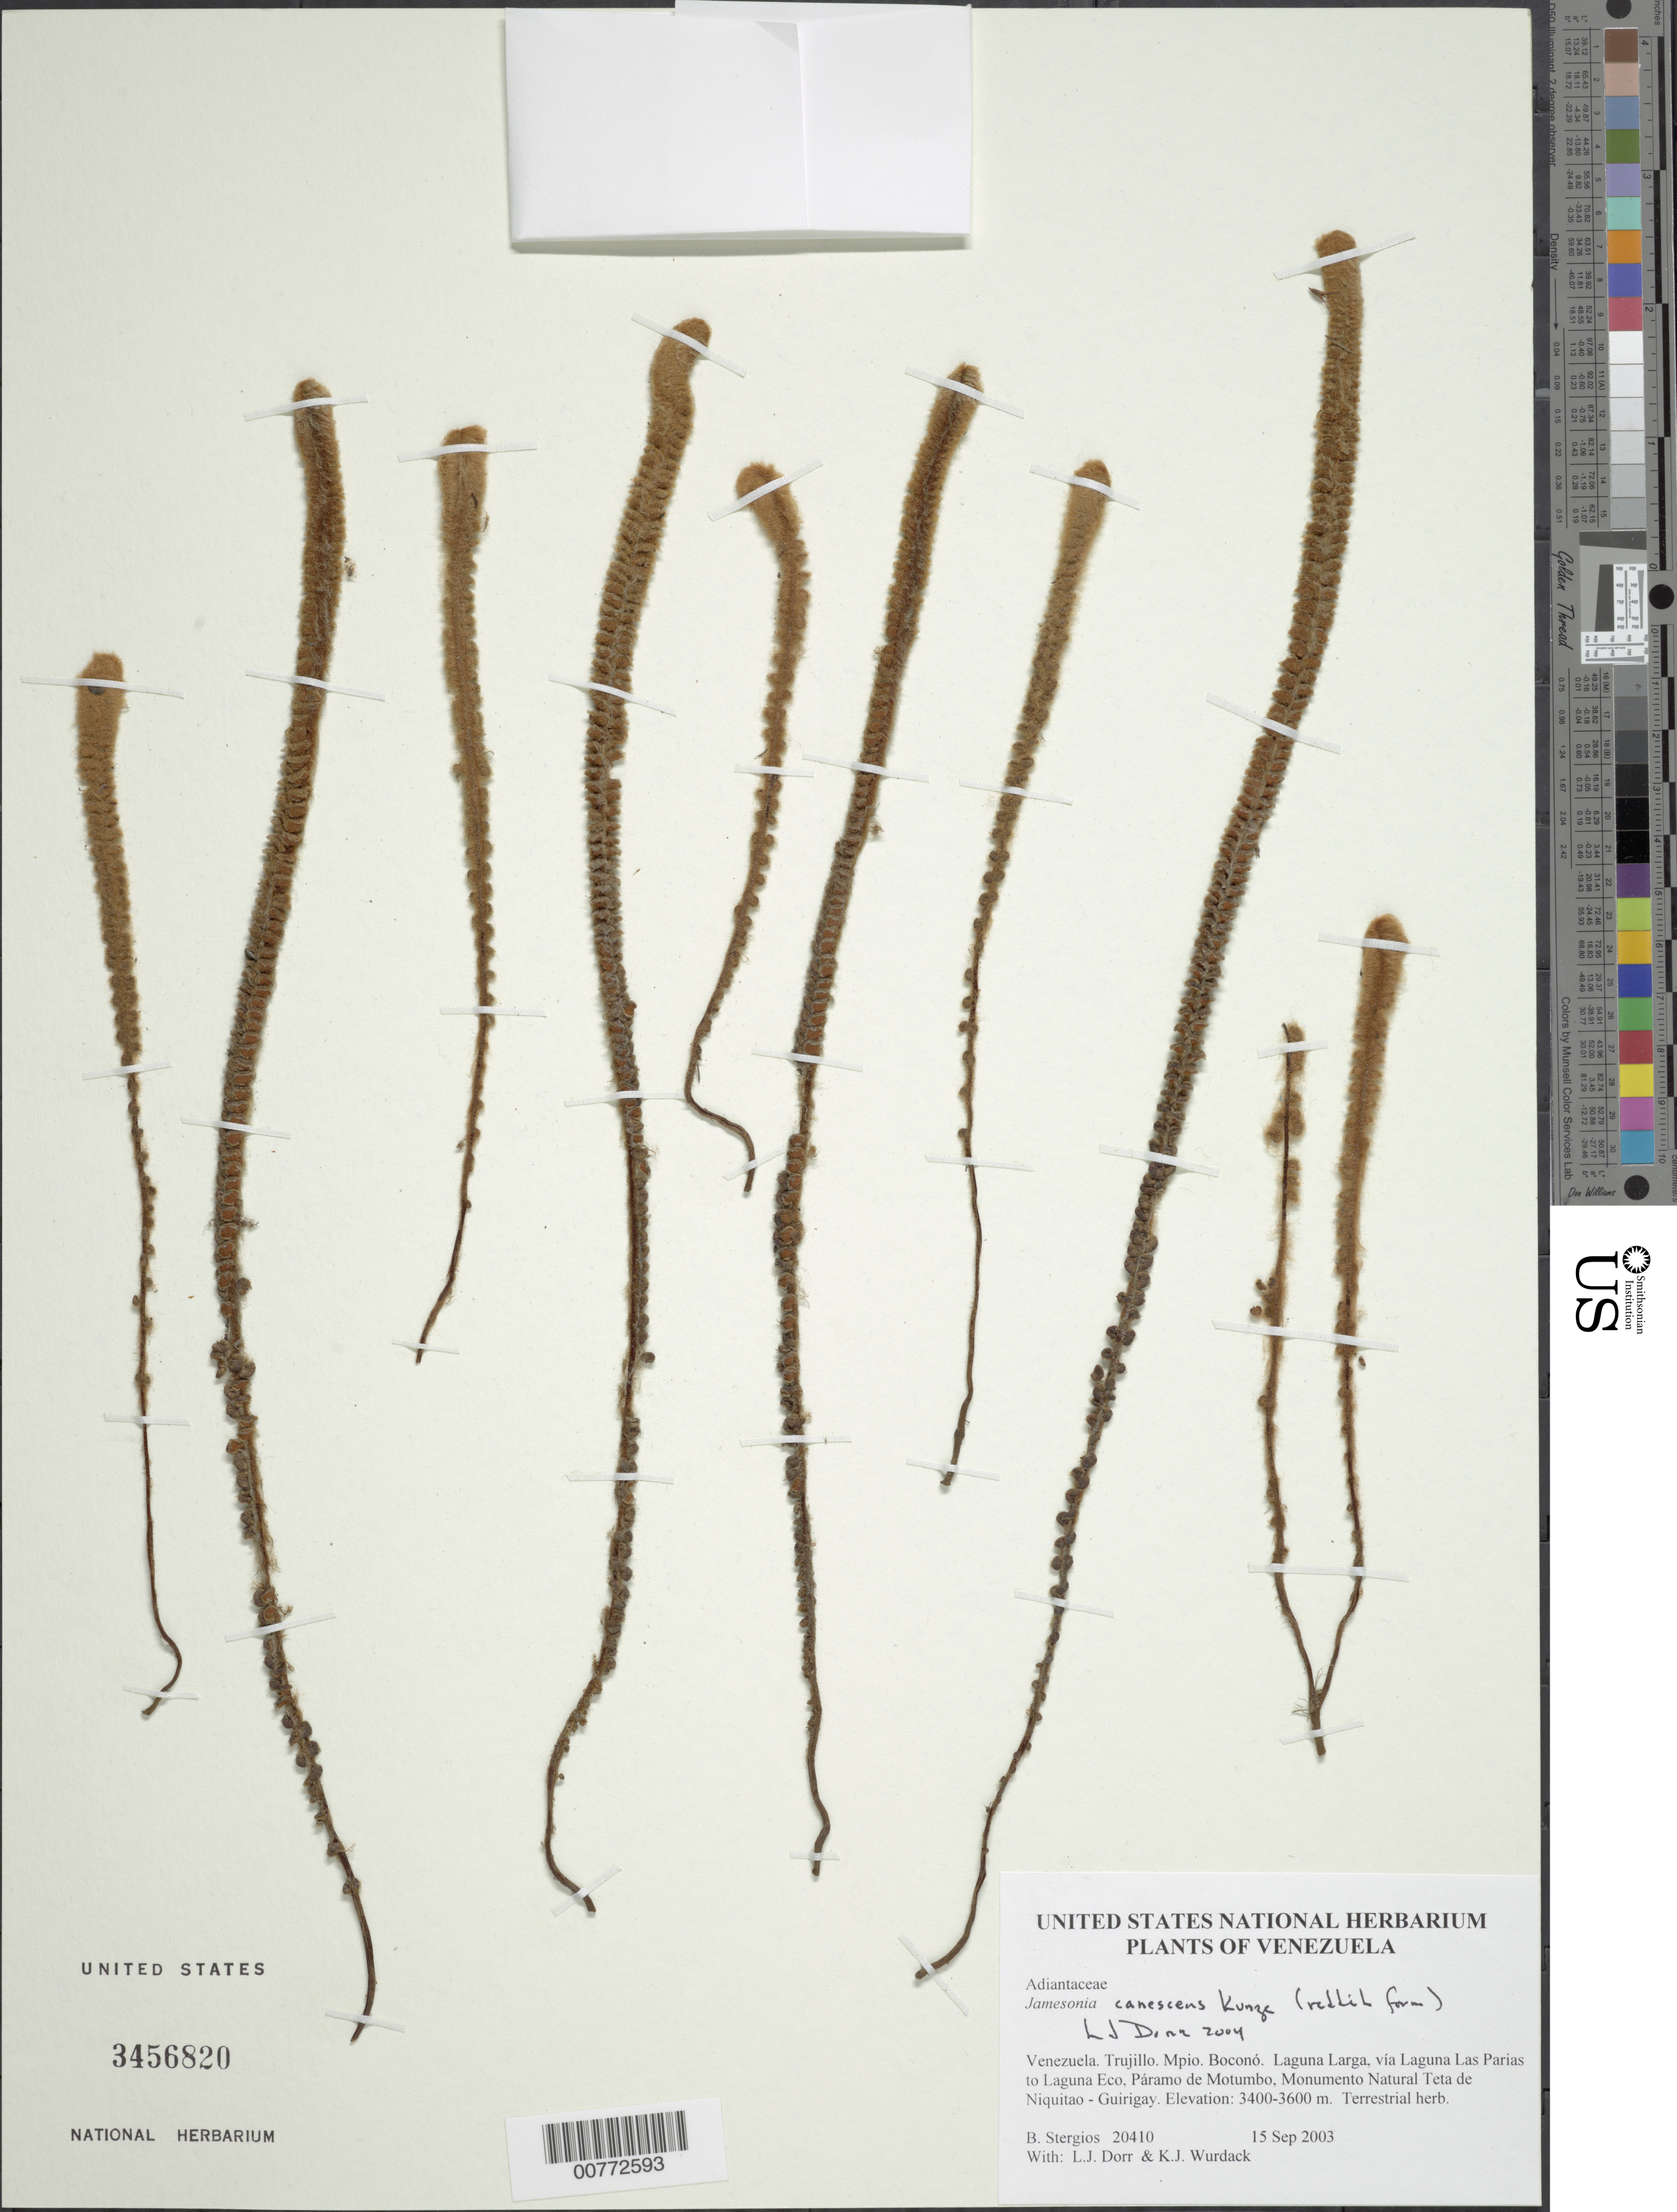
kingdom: Plantae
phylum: Tracheophyta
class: Polypodiopsida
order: Polypodiales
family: Pteridaceae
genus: Jamesonia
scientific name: Jamesonia canescens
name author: Kunze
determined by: Dorr, L. J., (BOT), Smithsonian Institution - National Museum of Natural History (UNITED STATES)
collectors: B. G. Stergios, L. J. Dorr & K. Wurdack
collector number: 20410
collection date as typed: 15 Sep 2003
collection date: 2003-09-15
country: Venezuela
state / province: Trujillo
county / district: Boconó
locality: Laguna Larga, vía Laguna Las Parias, to Laguna Eco, Páramo de Motumbo, Monumento Natural Teta de Niquitao - Guirigay.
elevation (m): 3400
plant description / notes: PORT, US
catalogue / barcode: US 3456820